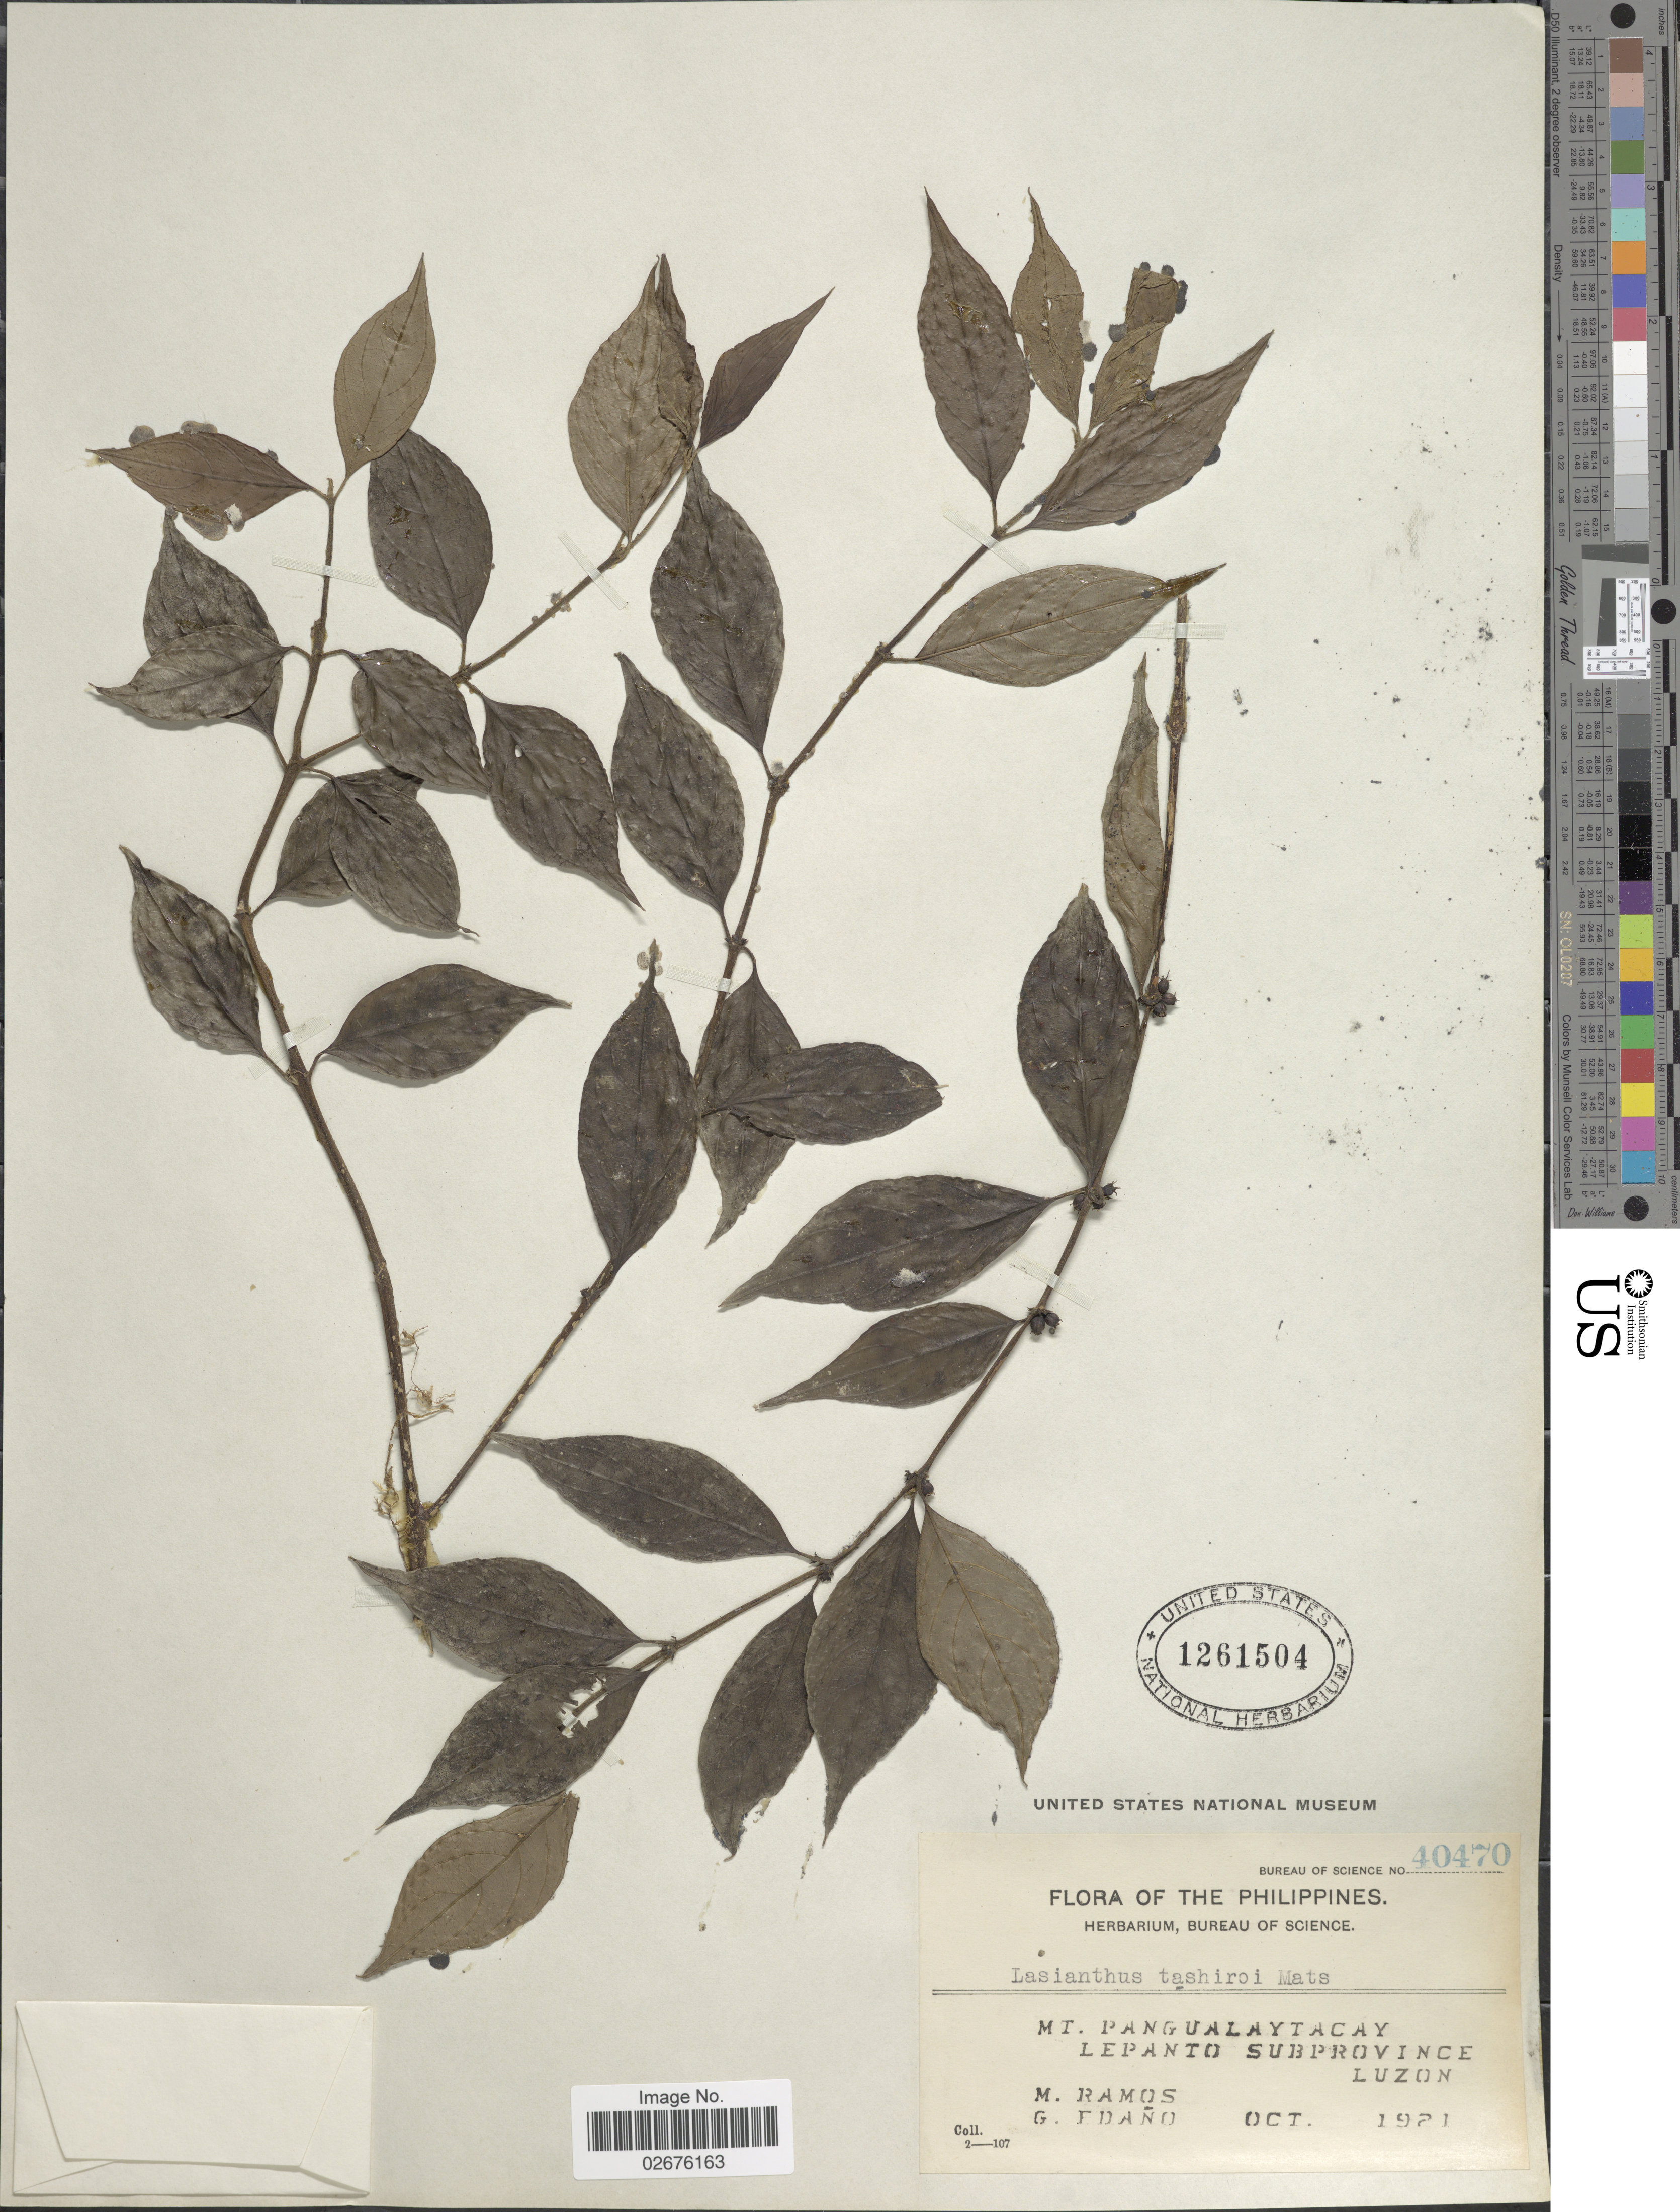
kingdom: Plantae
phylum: Tracheophyta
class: Magnoliopsida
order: Gentianales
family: Rubiaceae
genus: Lasianthus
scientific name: Lasianthus fordii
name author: Hance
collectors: M. Ramos & G. Edaño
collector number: Bureau of Science 40470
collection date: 1921-10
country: Philippines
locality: Mt. Pangualaytacay, Lepanto Subprovince, Luzon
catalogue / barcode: US 1261504